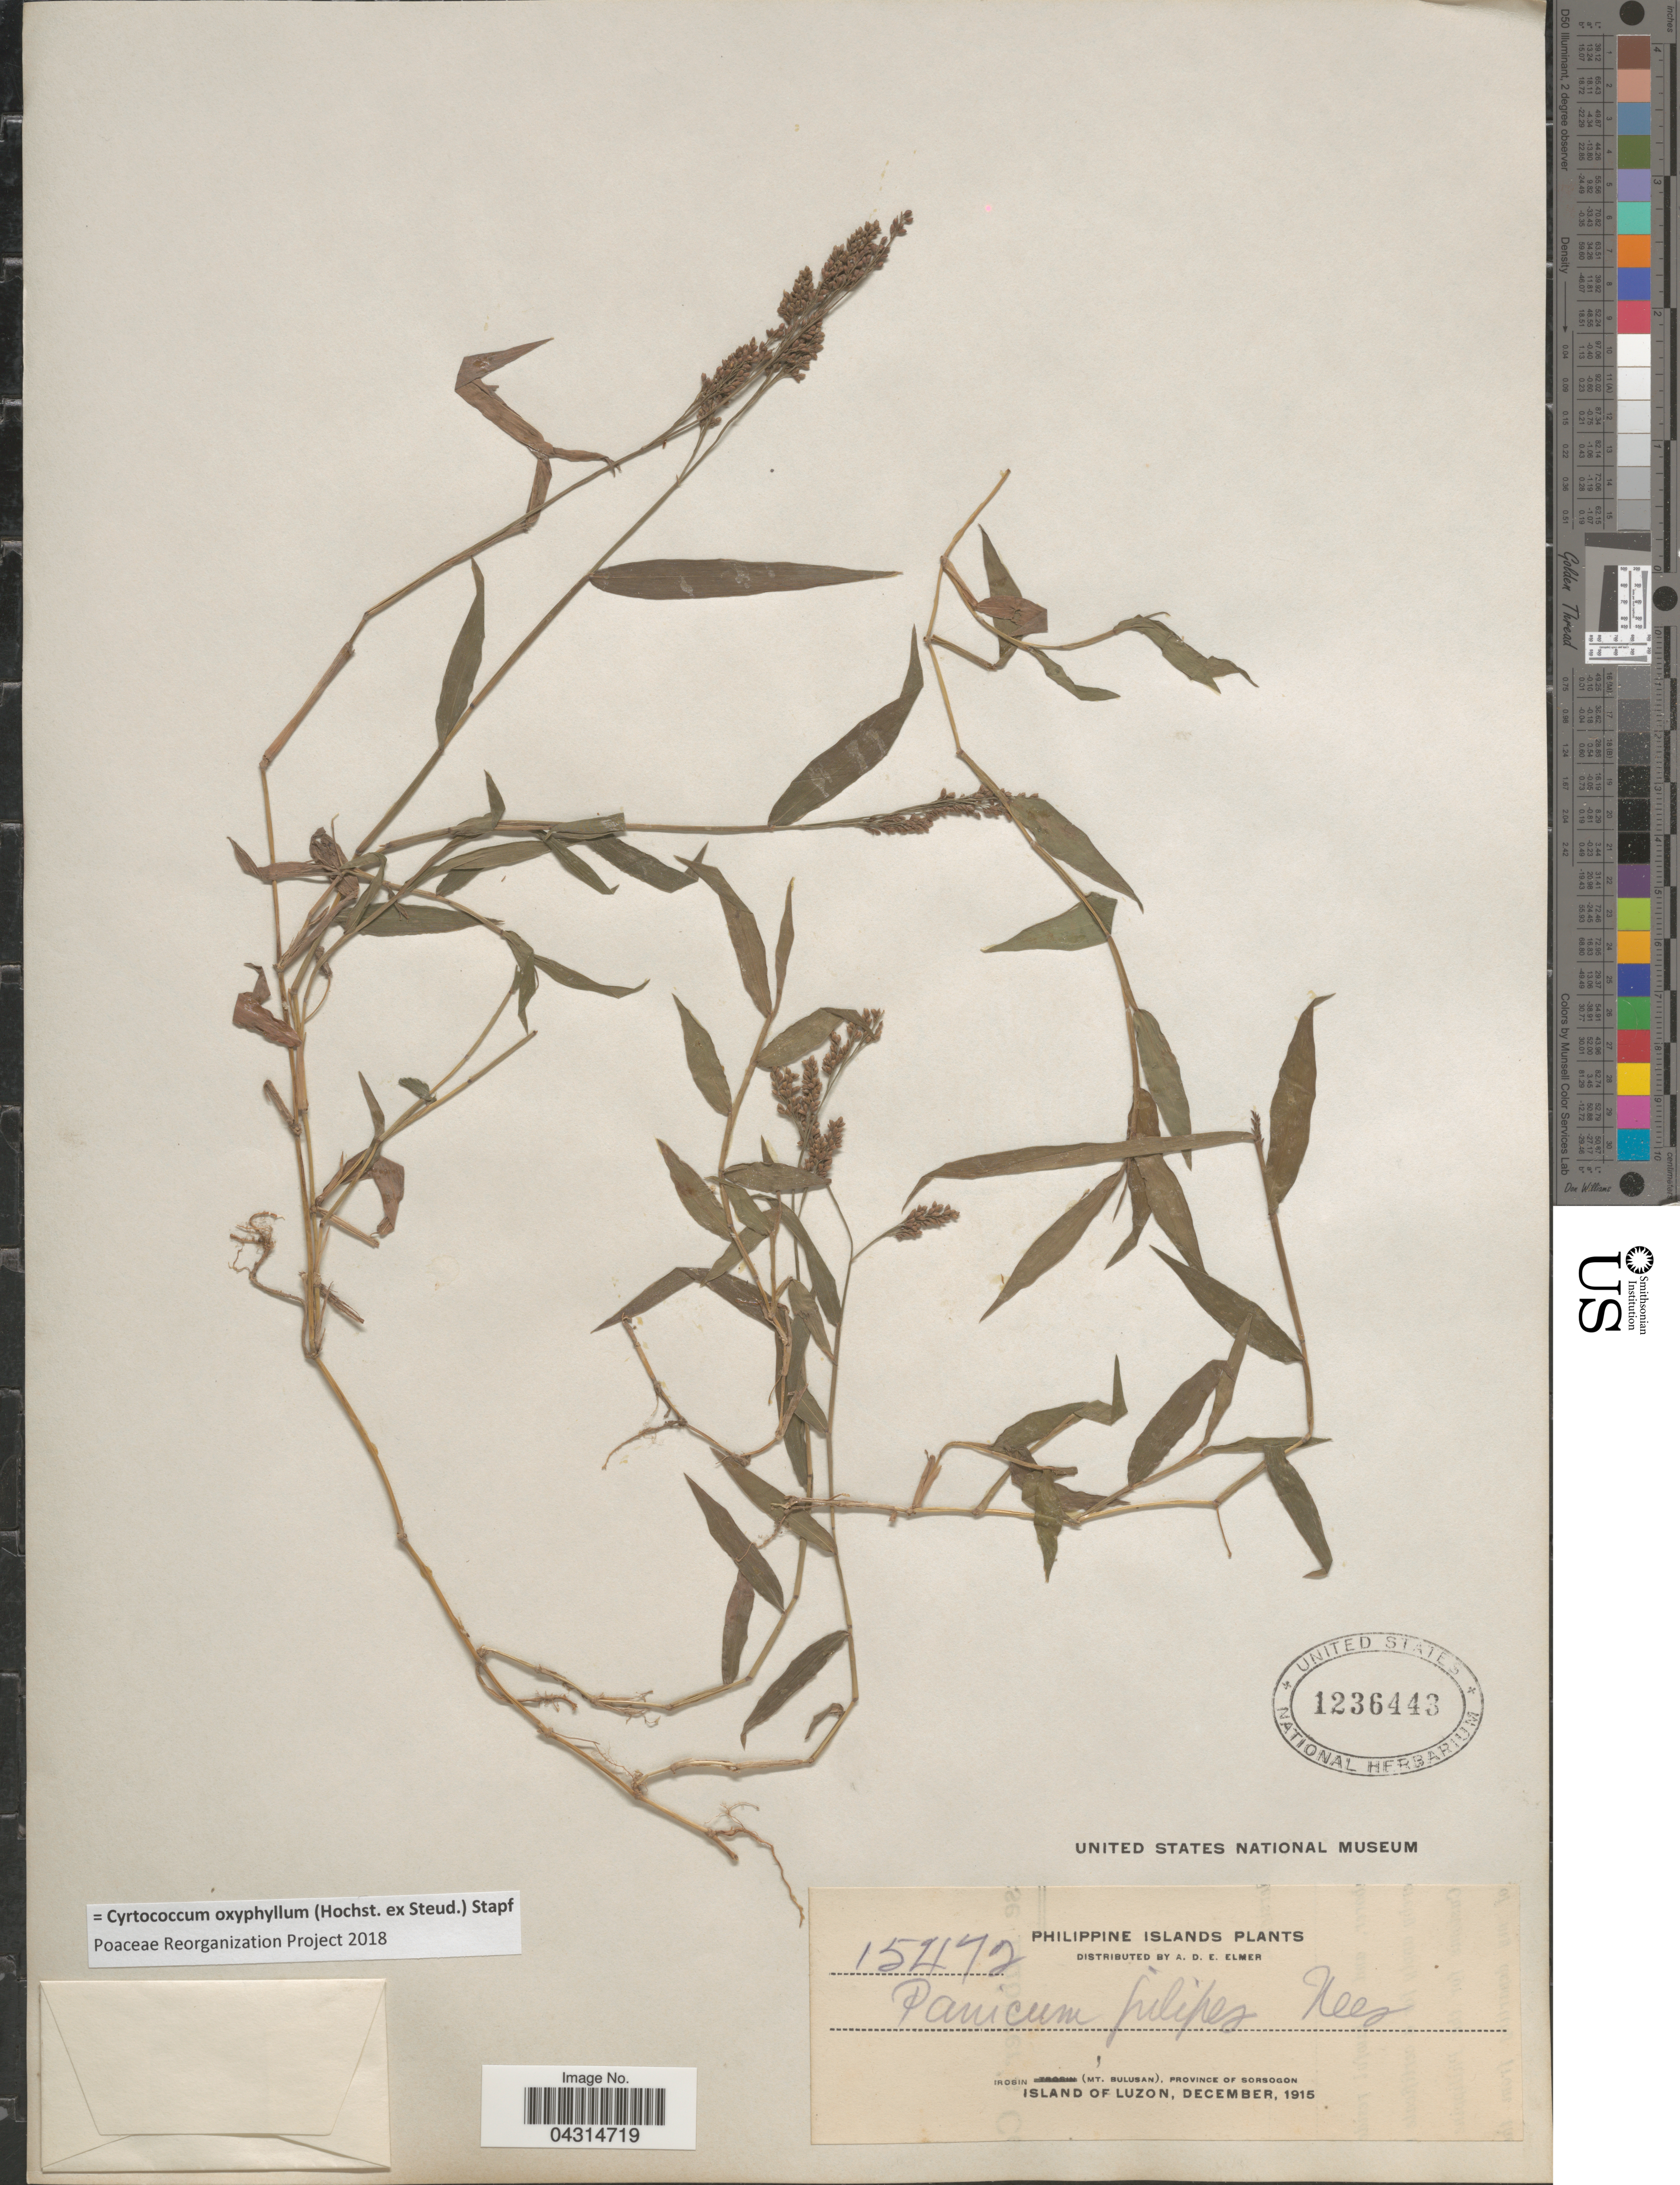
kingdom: Plantae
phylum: Tracheophyta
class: Liliopsida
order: Poales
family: Poaceae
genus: Cyrtococcum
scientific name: Cyrtococcum oxyphyllum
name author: (Steud.) Stapf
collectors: A. D. E. Elmer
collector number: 15472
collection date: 1915-12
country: Philippines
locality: Philippine Islands. Irosin (Mt. Bulusan), Province of Sorsogon. Island of Luzon.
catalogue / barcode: US 1236443